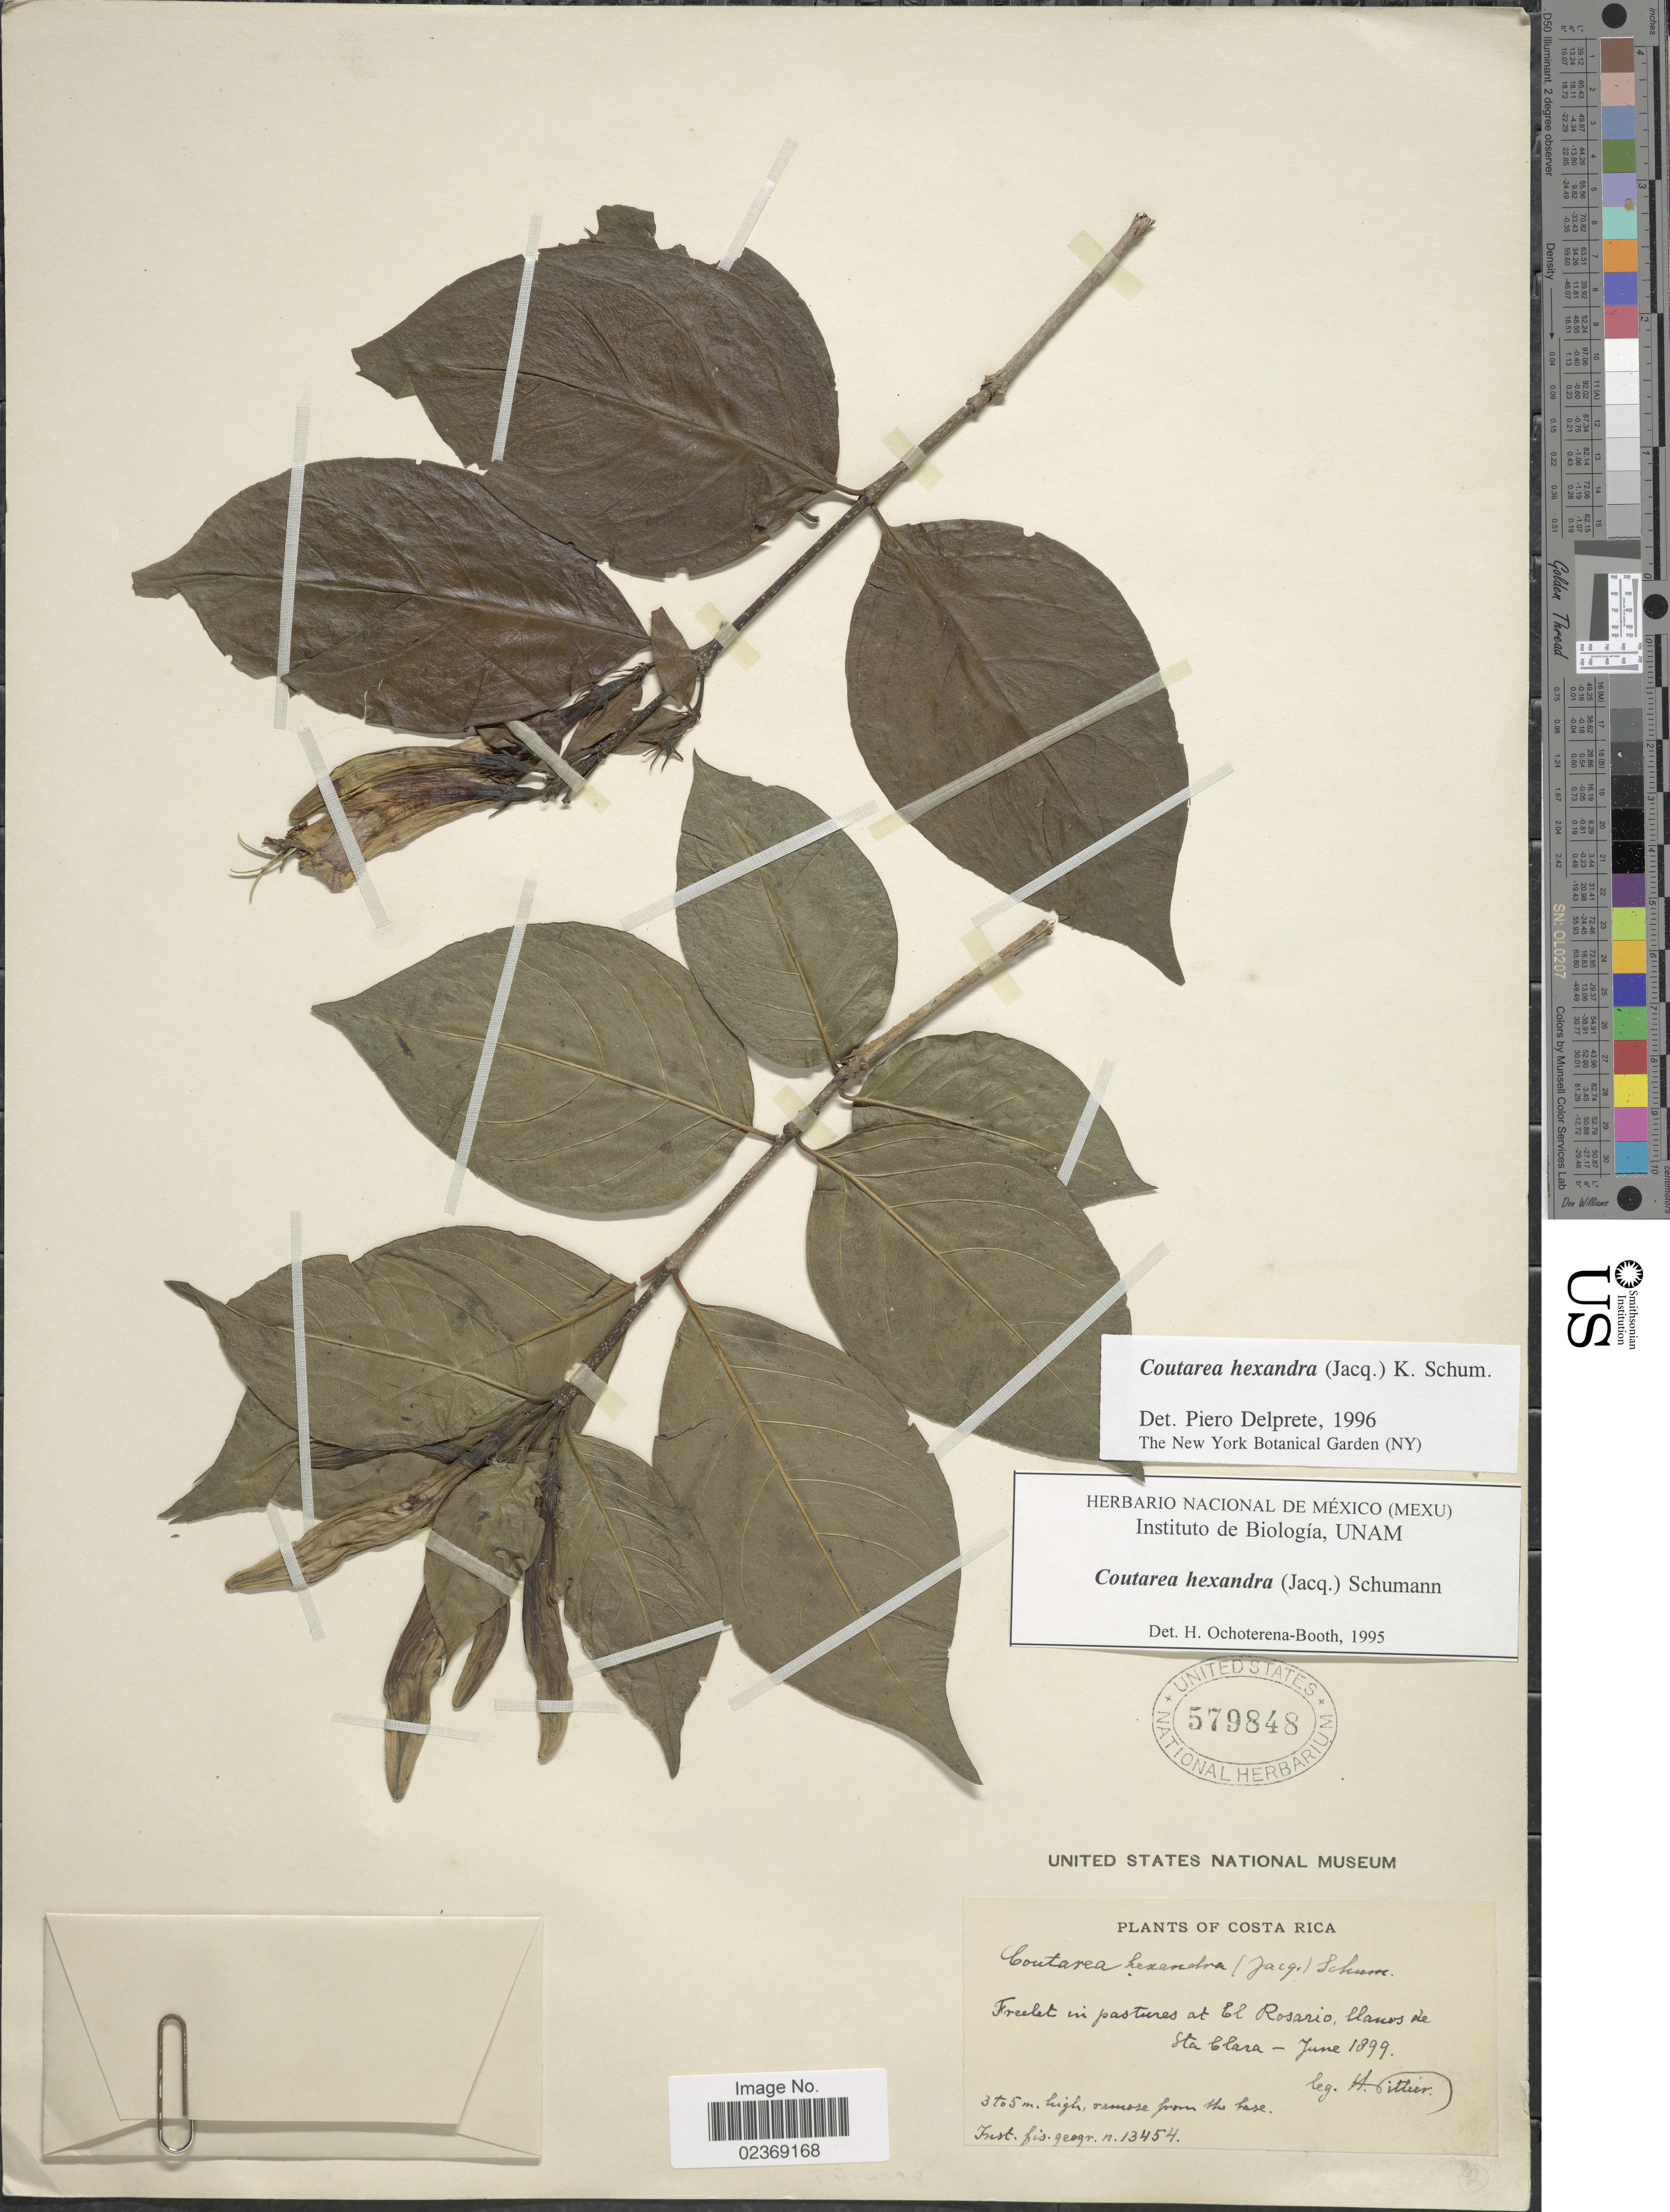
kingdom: Plantae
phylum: Tracheophyta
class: Magnoliopsida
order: Gentianales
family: Rubiaceae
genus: Coutarea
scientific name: Coutarea hexandra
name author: (Jacq.) K. Schum.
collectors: H. F. Pittier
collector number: Inst. fis. geogr. 13454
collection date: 1899-06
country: Costa Rica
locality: Freelet in pastures at El Rosario, llanos de Sta. Clara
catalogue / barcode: US 579848